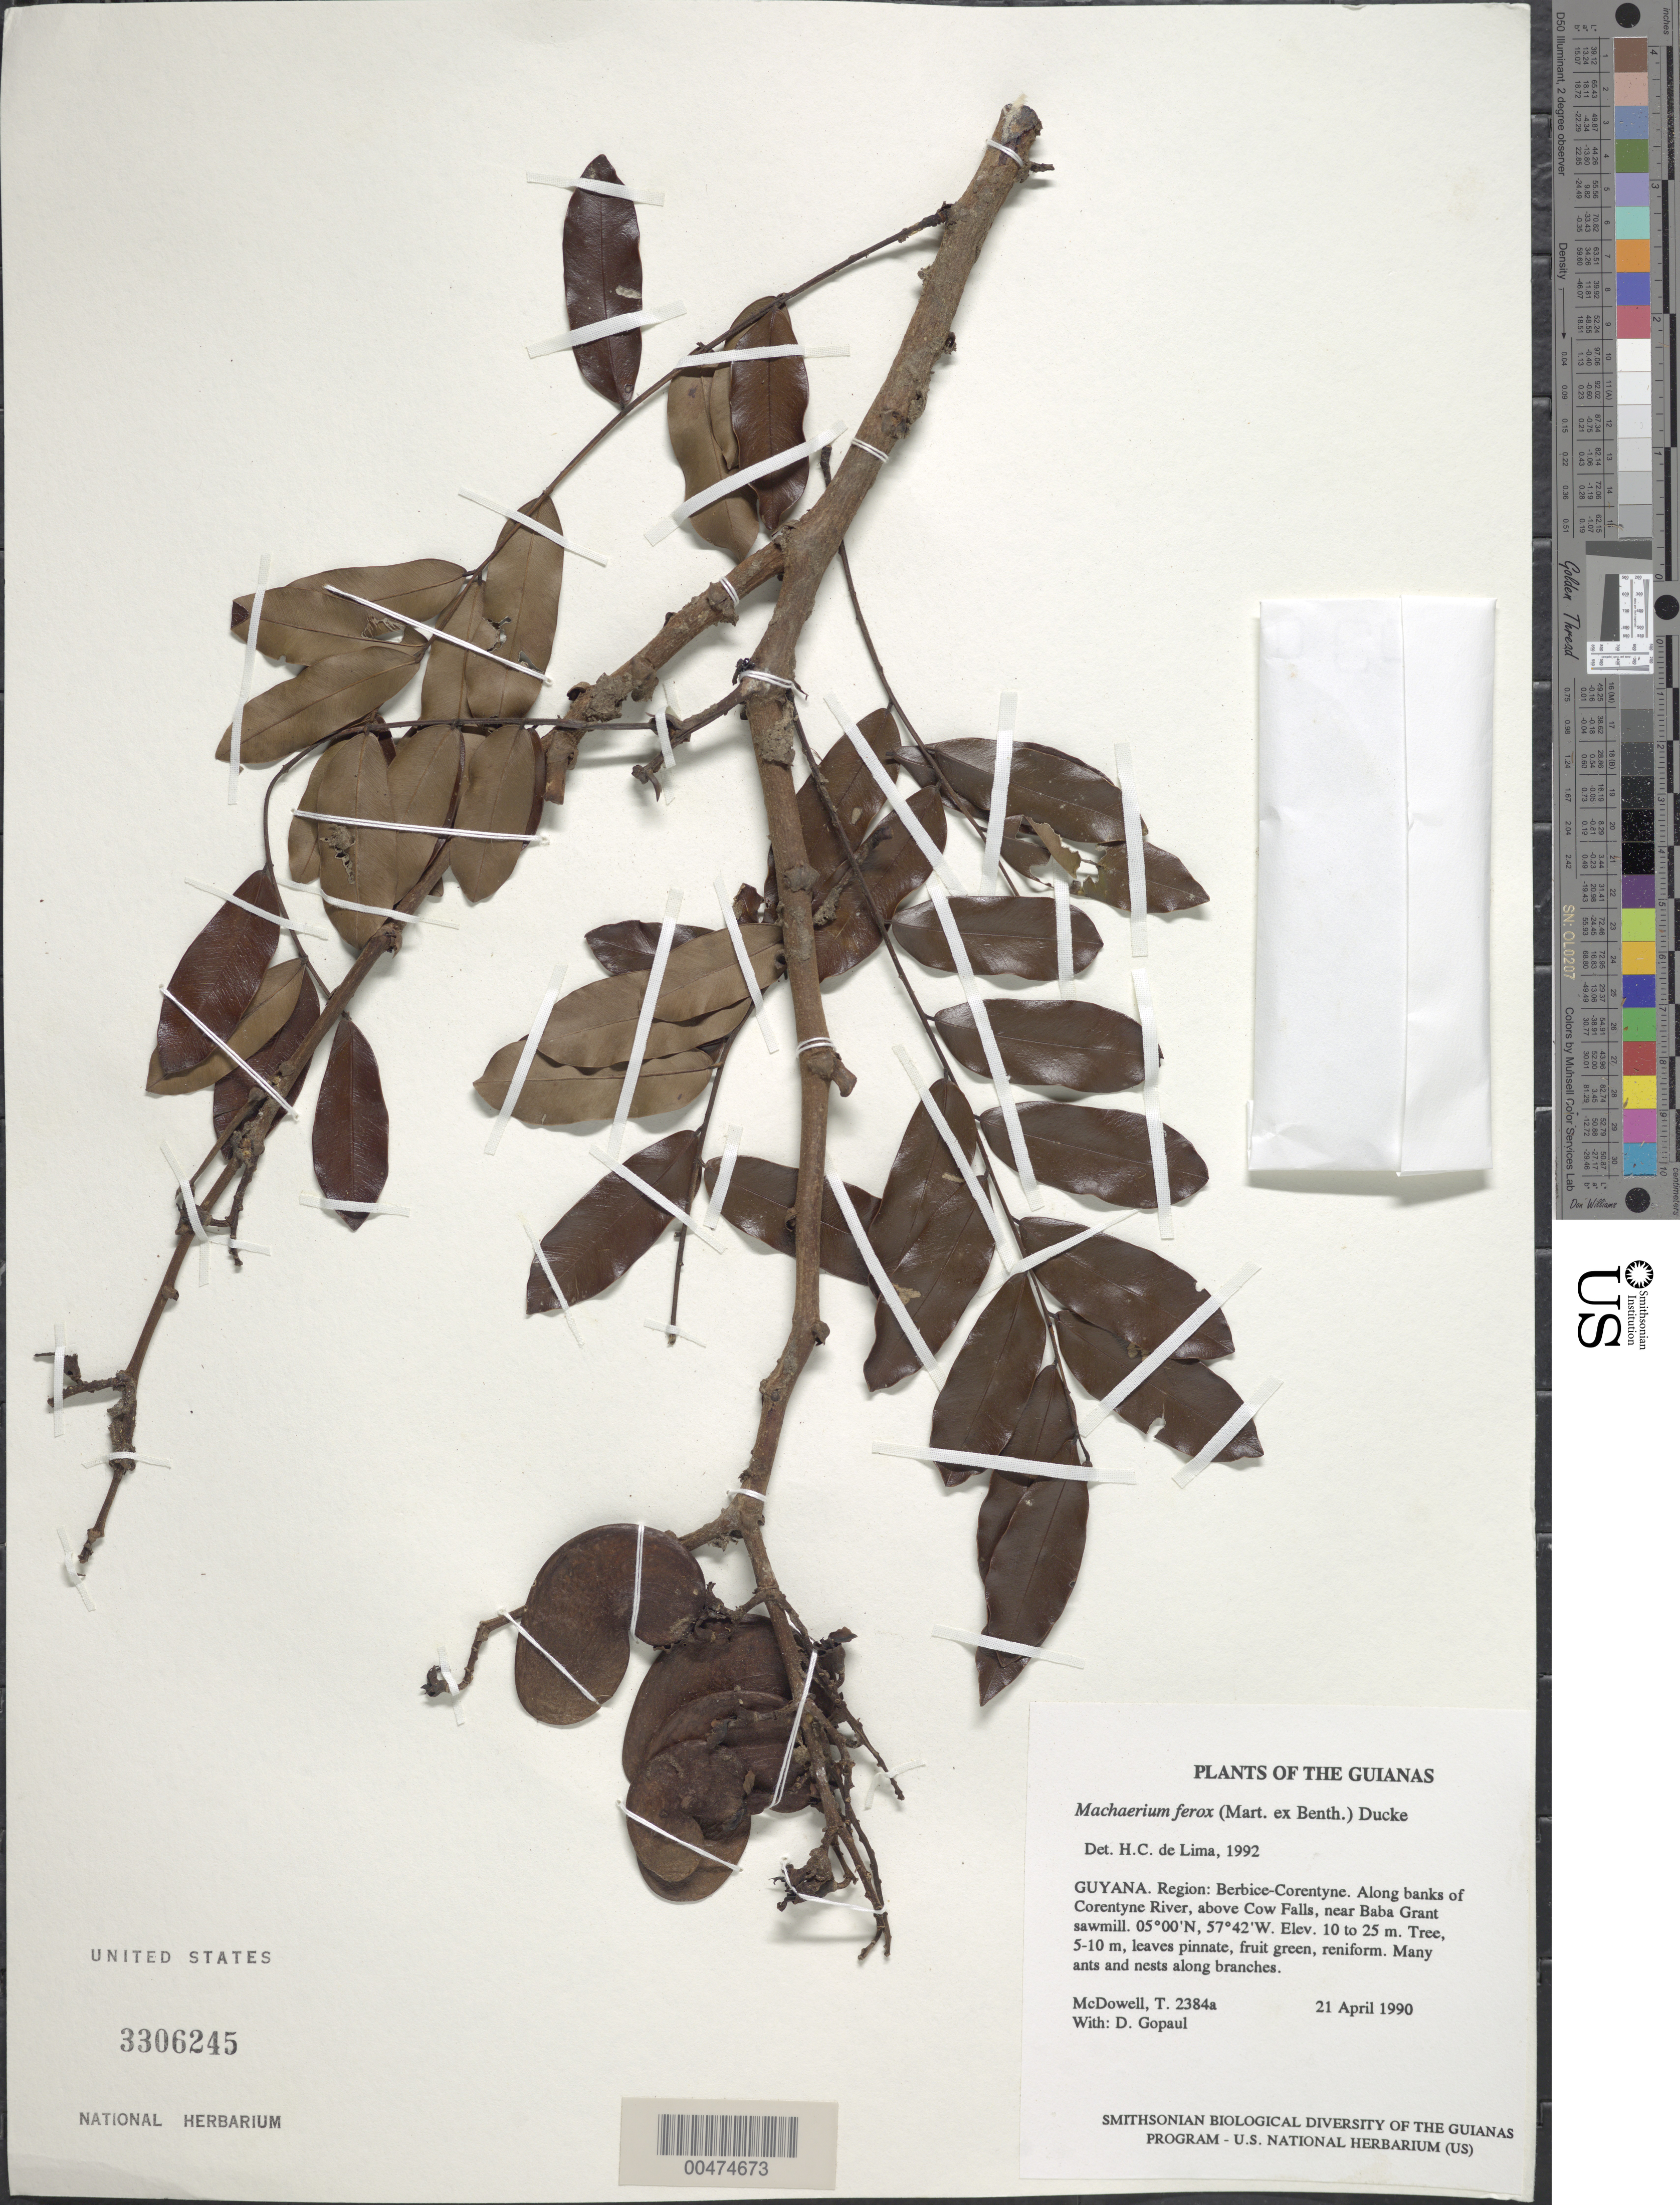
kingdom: Plantae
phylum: Tracheophyta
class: Magnoliopsida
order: Fabales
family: Fabaceae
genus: Machaerium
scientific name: Machaerium ferox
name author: (Mart. ex Benth.) Ducke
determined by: Lima, H. C. de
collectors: T. McDowell & D. Gopaul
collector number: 2384 a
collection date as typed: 20 April 1990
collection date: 1990-04-20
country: Guyana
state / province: E. Berbice-Corentyne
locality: Corentyne River, between Cow Falls and Baba Grant sawmill landing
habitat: Along banks of river at flood level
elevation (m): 10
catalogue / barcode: US 3306245